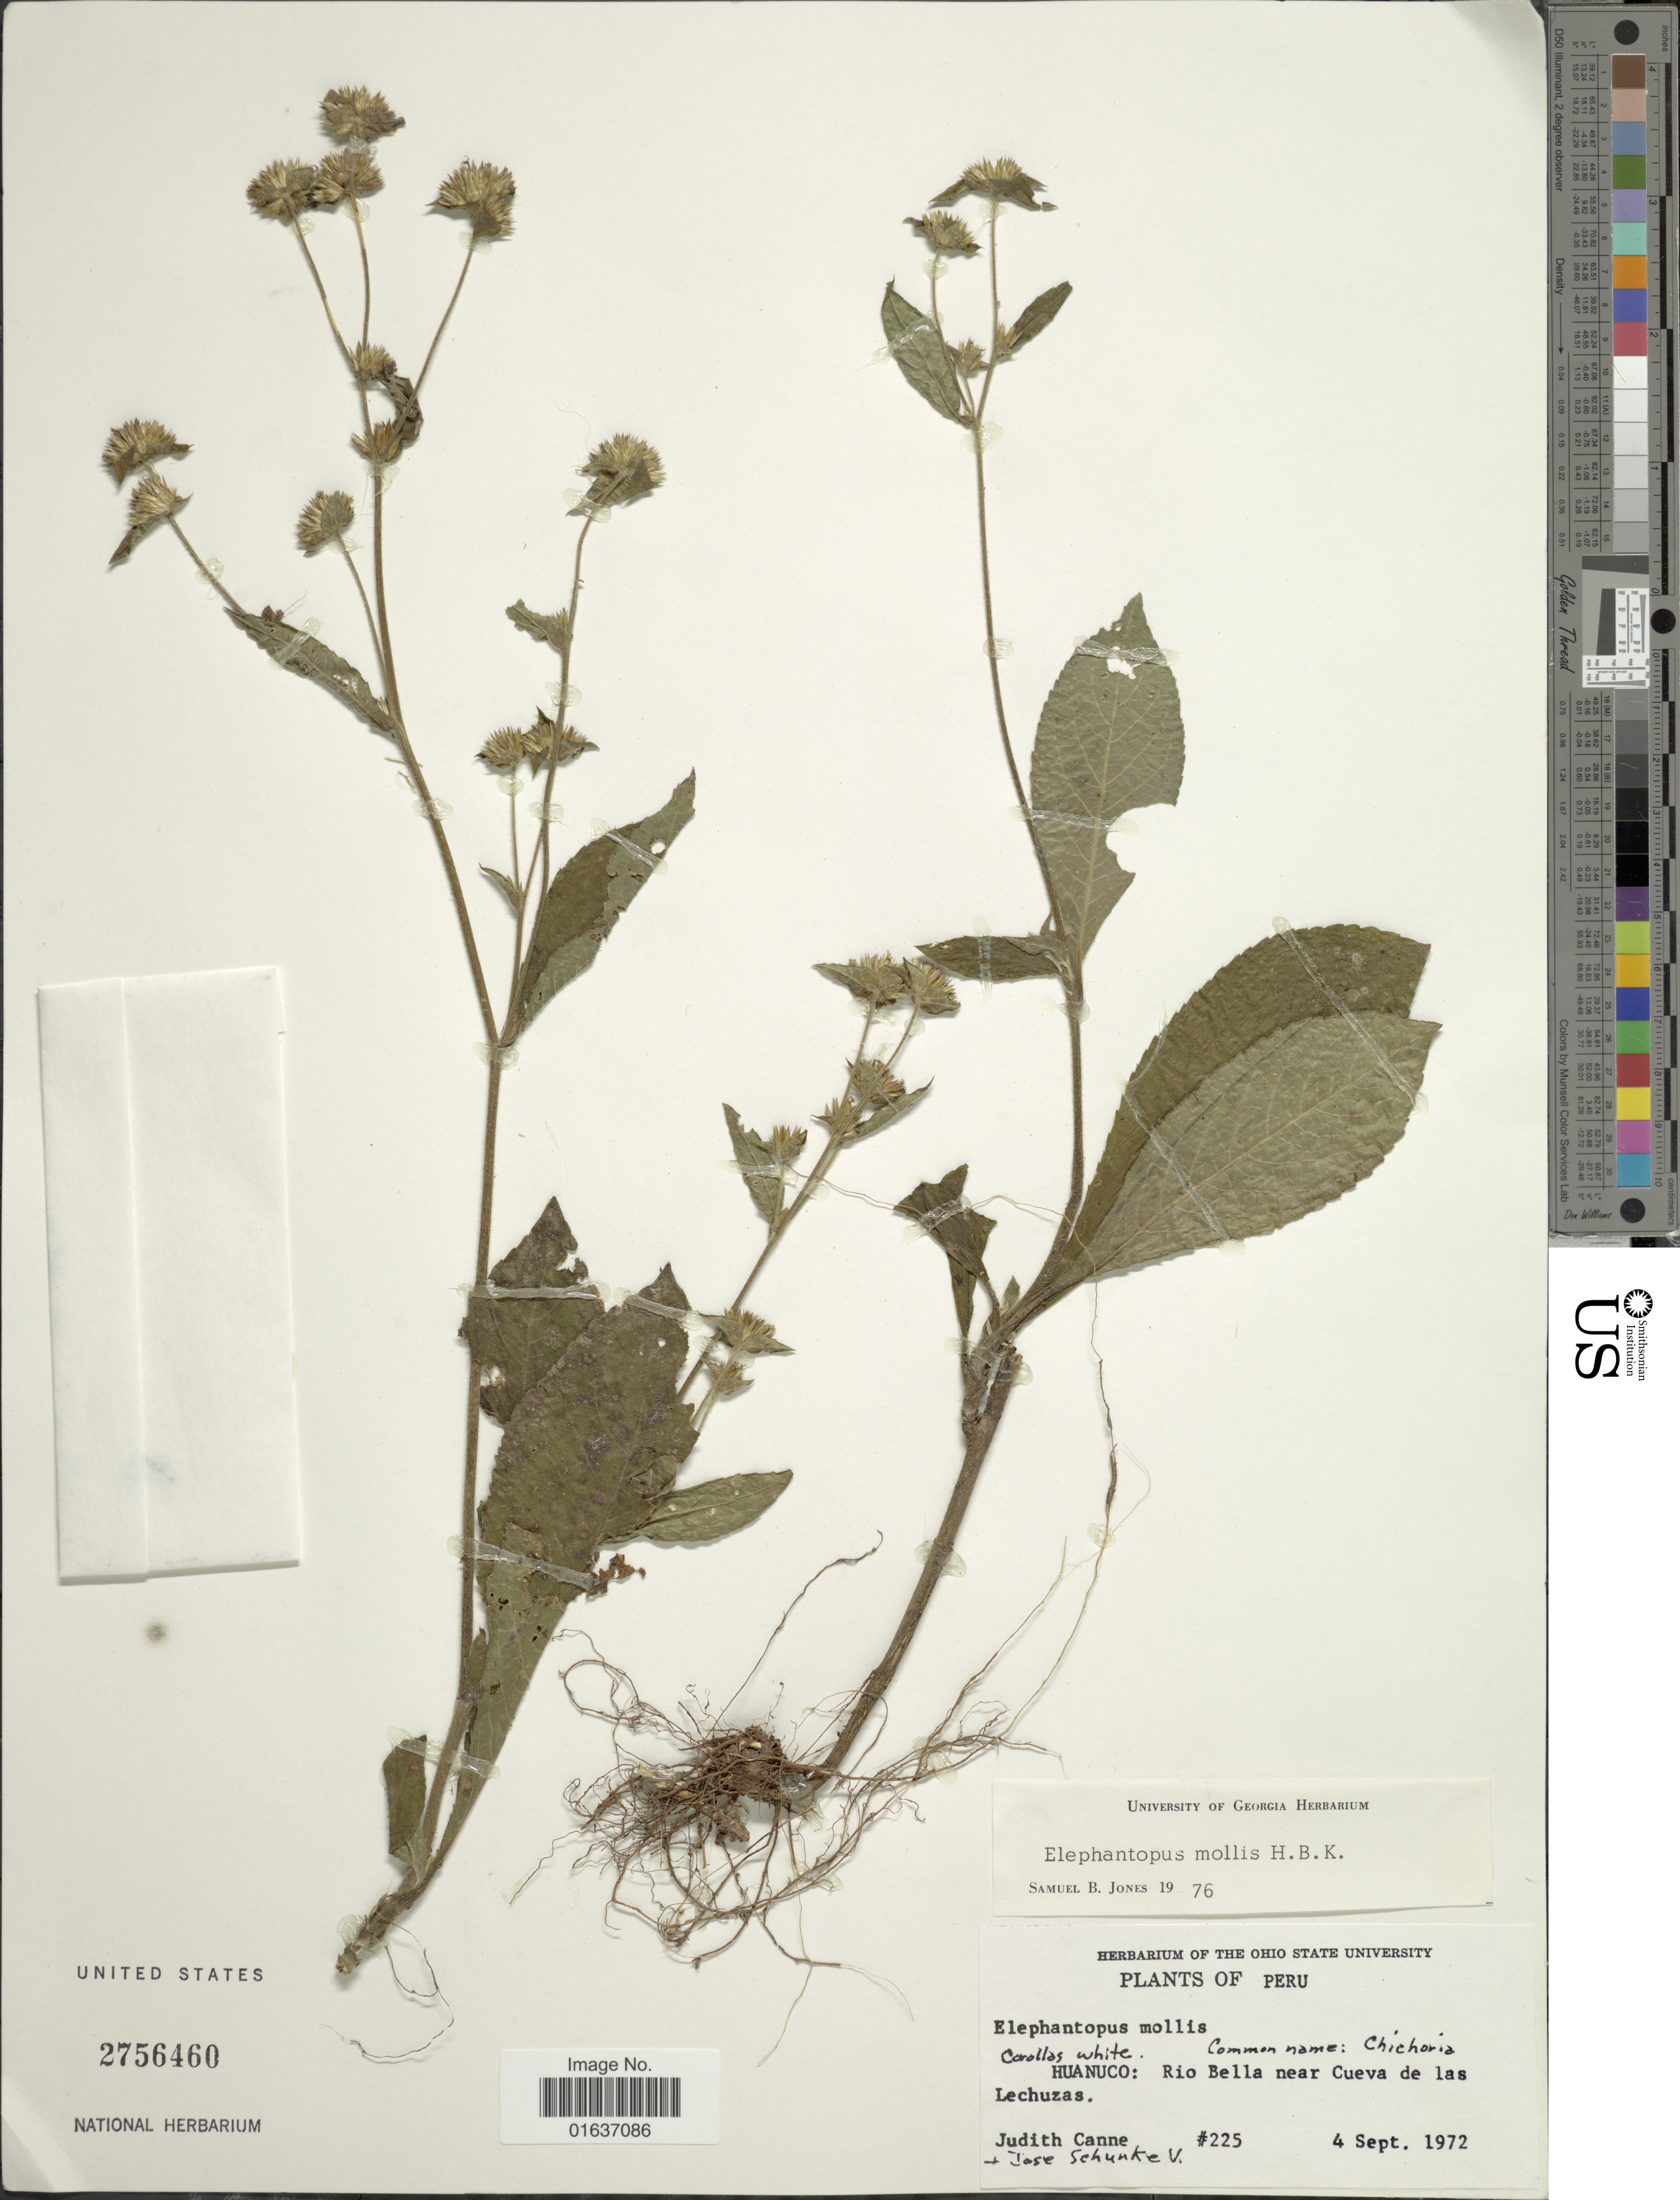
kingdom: Plantae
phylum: Tracheophyta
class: Magnoliopsida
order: Asterales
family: Asteraceae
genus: Elephantopus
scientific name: Elephantopus mollis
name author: Kunth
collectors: J. M. Canne-Hilliker & J. Schunke Vigo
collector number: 225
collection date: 1972-09-04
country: Peru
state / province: Huánuco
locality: RioBella near Cueva de las Lechuzas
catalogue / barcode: US 2756460